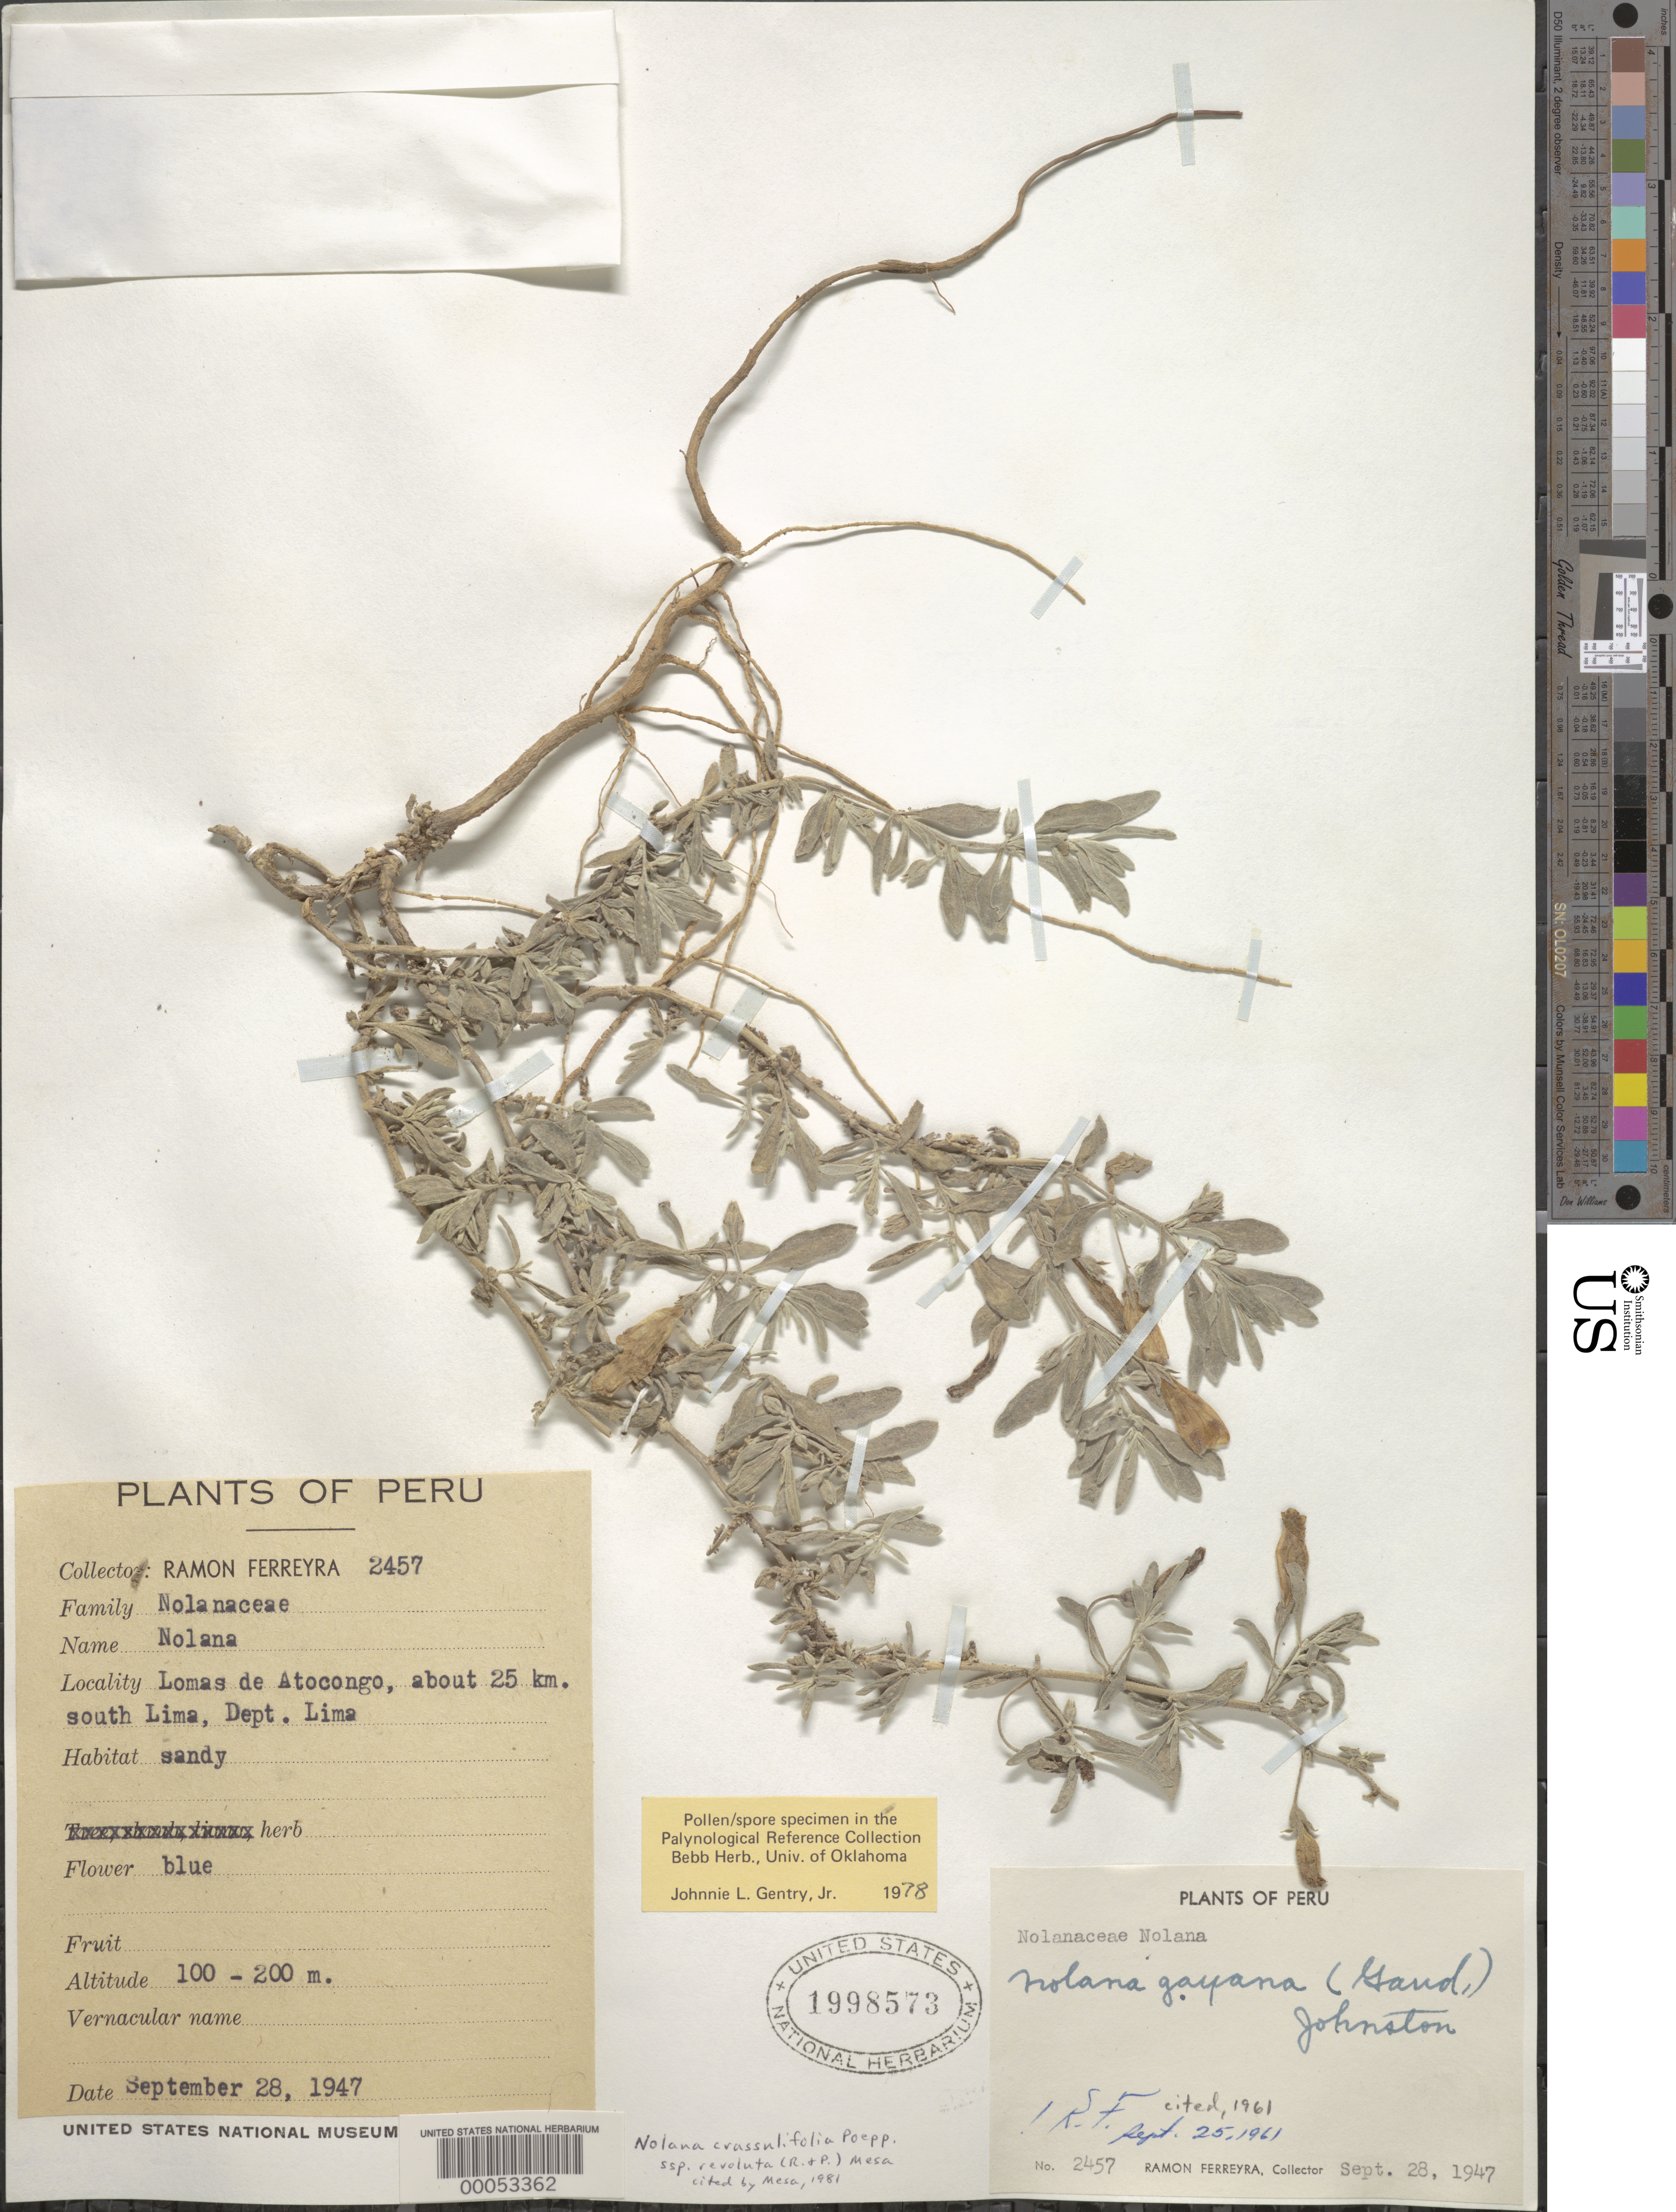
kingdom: Plantae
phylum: Tracheophyta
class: Magnoliopsida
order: Solanales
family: Solanaceae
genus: Nolana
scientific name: Nolana crassulifolia subsp. revoluta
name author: (Ruiz & Pav.) Mesa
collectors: R. A. Ferreyra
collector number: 2457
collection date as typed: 28 Sep 1947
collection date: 1947-09-28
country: Peru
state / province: Lima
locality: Lomas de atocongo, about 25 km. S of lima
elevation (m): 100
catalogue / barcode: US 1998573